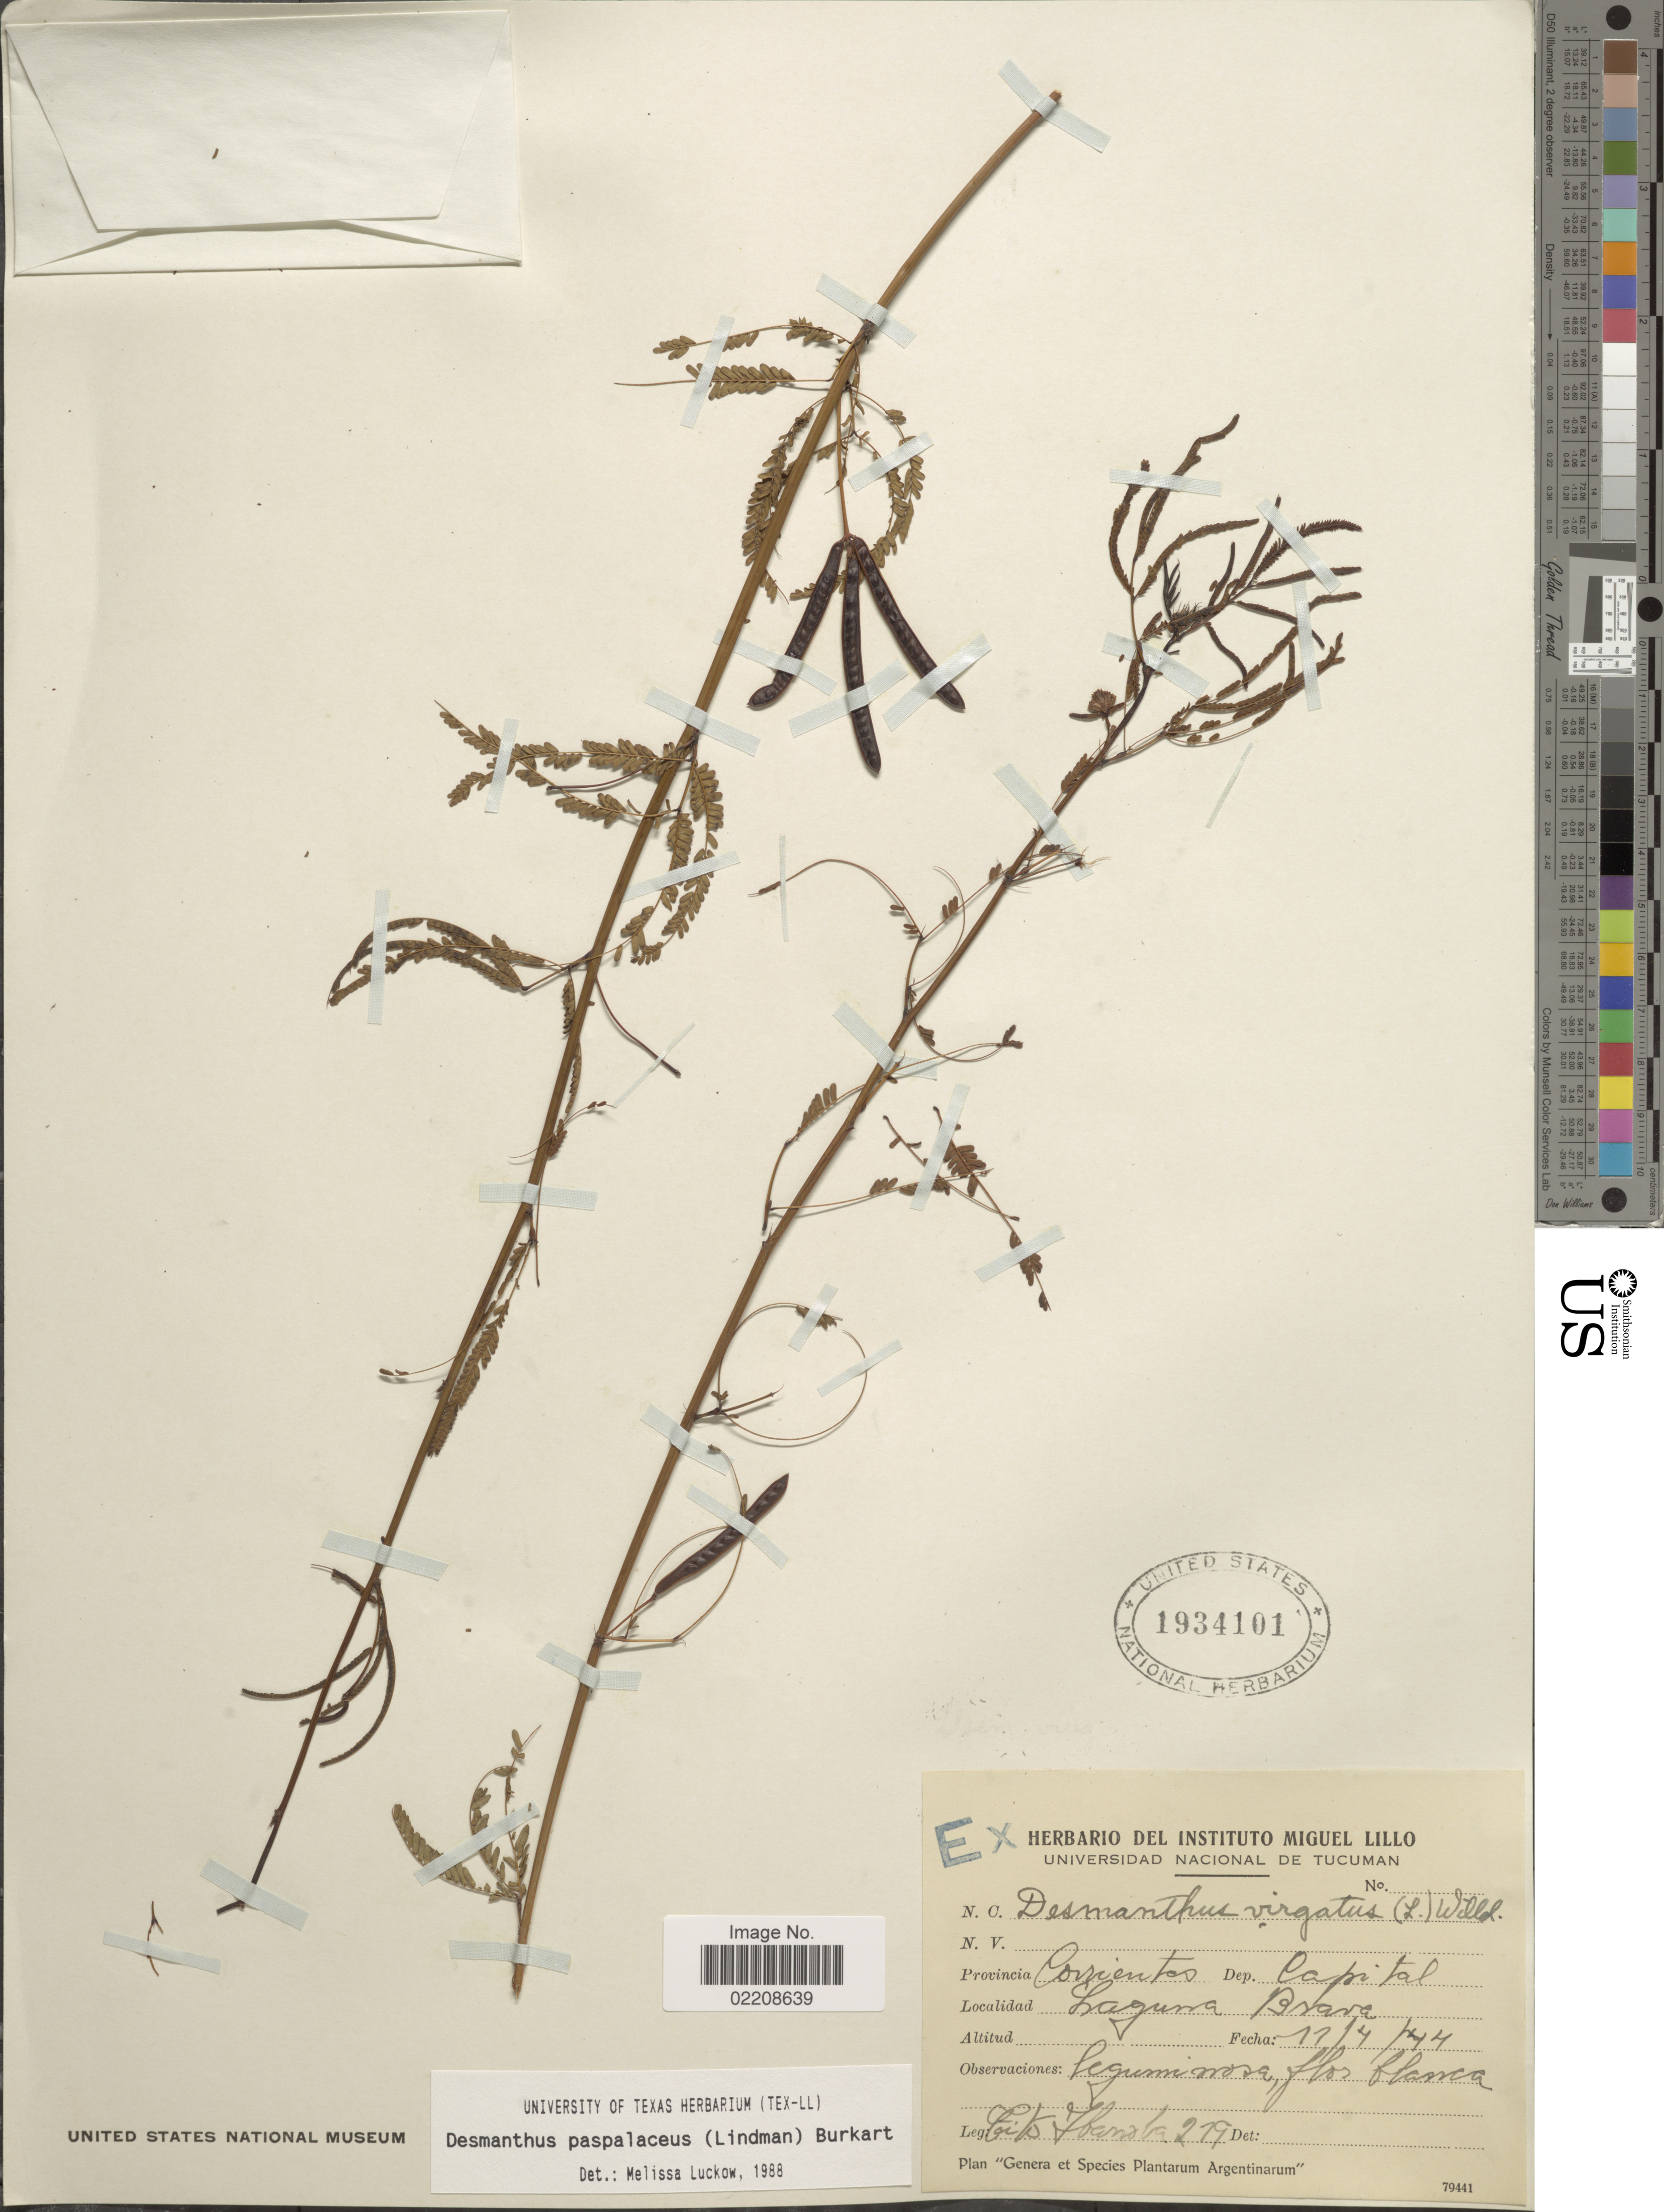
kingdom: Plantae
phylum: Tracheophyta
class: Magnoliopsida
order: Fabales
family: Fabaceae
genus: Desmanthus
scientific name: Desmanthus paspalaceus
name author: (Lindm.) Burkart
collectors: T. Ibarrola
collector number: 279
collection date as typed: Transcribed d/m/y: 17/4/44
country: Argentina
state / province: Corrientes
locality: Provincia Corrientes. Dep. Capital. Laguna Brava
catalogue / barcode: US 1934101